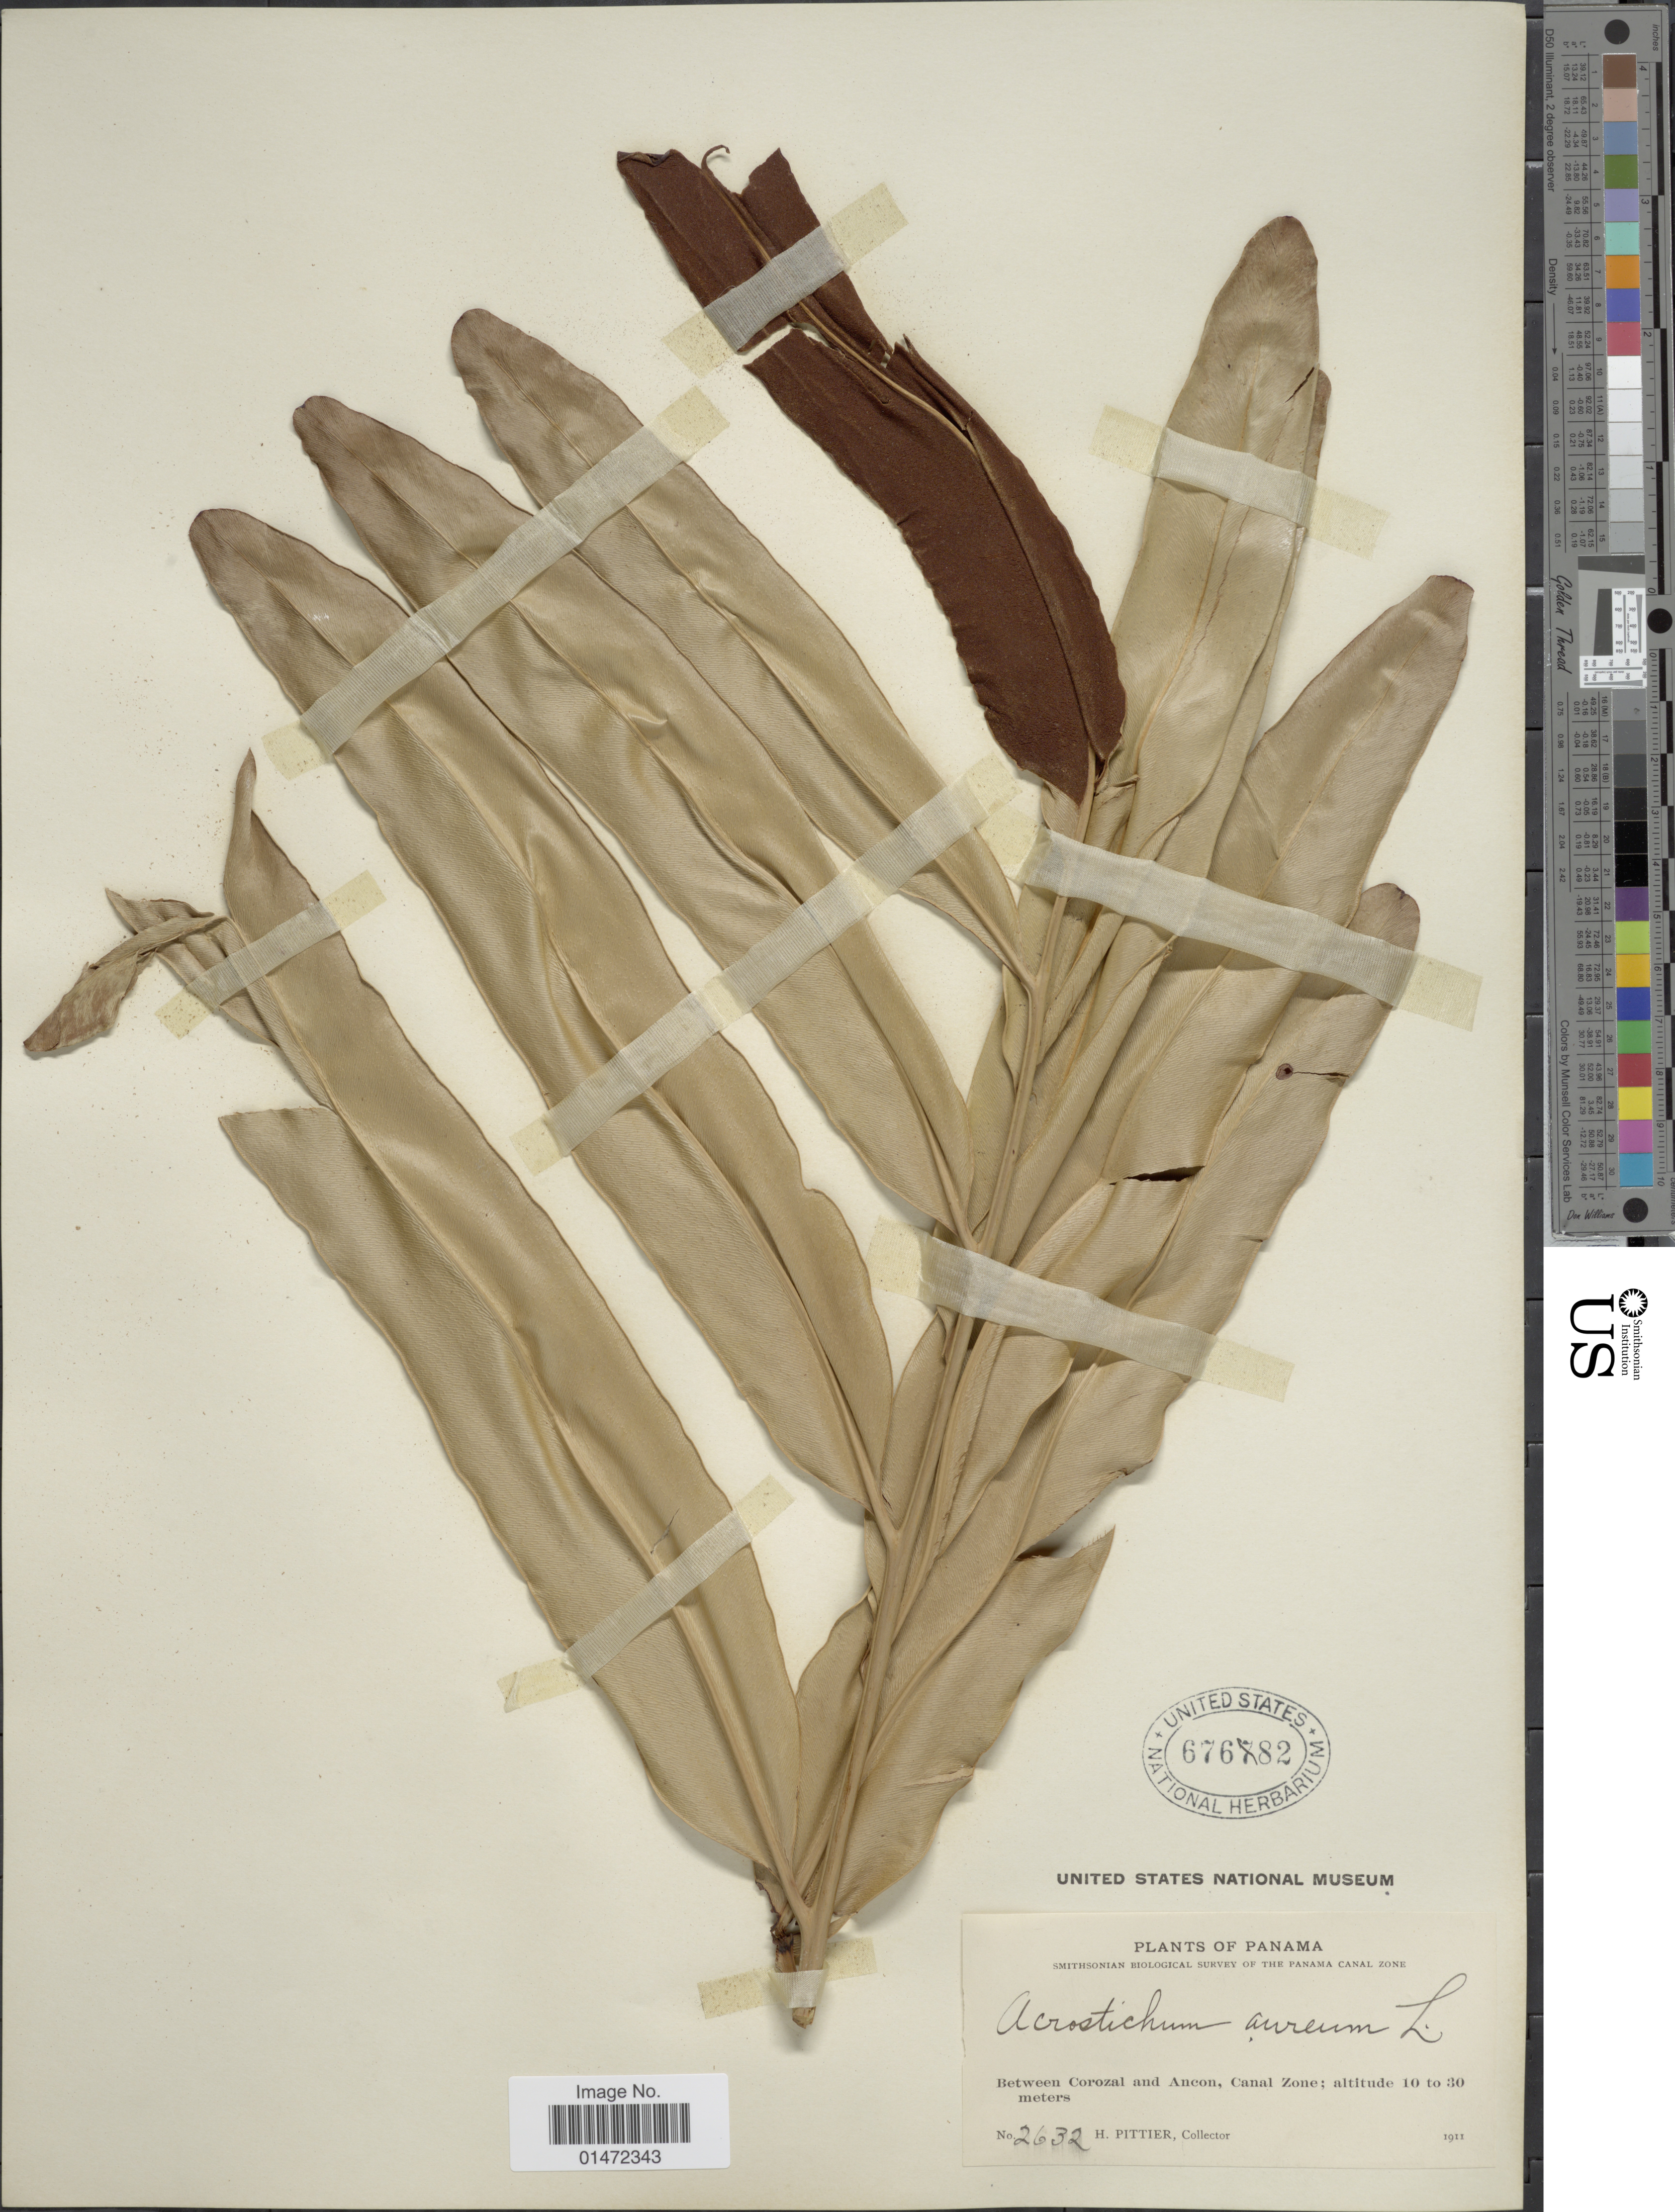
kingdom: Plantae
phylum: Tracheophyta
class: Polypodiopsida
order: Polypodiales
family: Pteridaceae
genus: Acrostichum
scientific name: Acrostichum aureum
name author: L.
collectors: H. F. Pittier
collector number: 2632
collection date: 1911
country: Panama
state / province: Colón / Panamá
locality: Between Corozal and Ancon, Canal Zone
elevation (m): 10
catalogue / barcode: US 676782